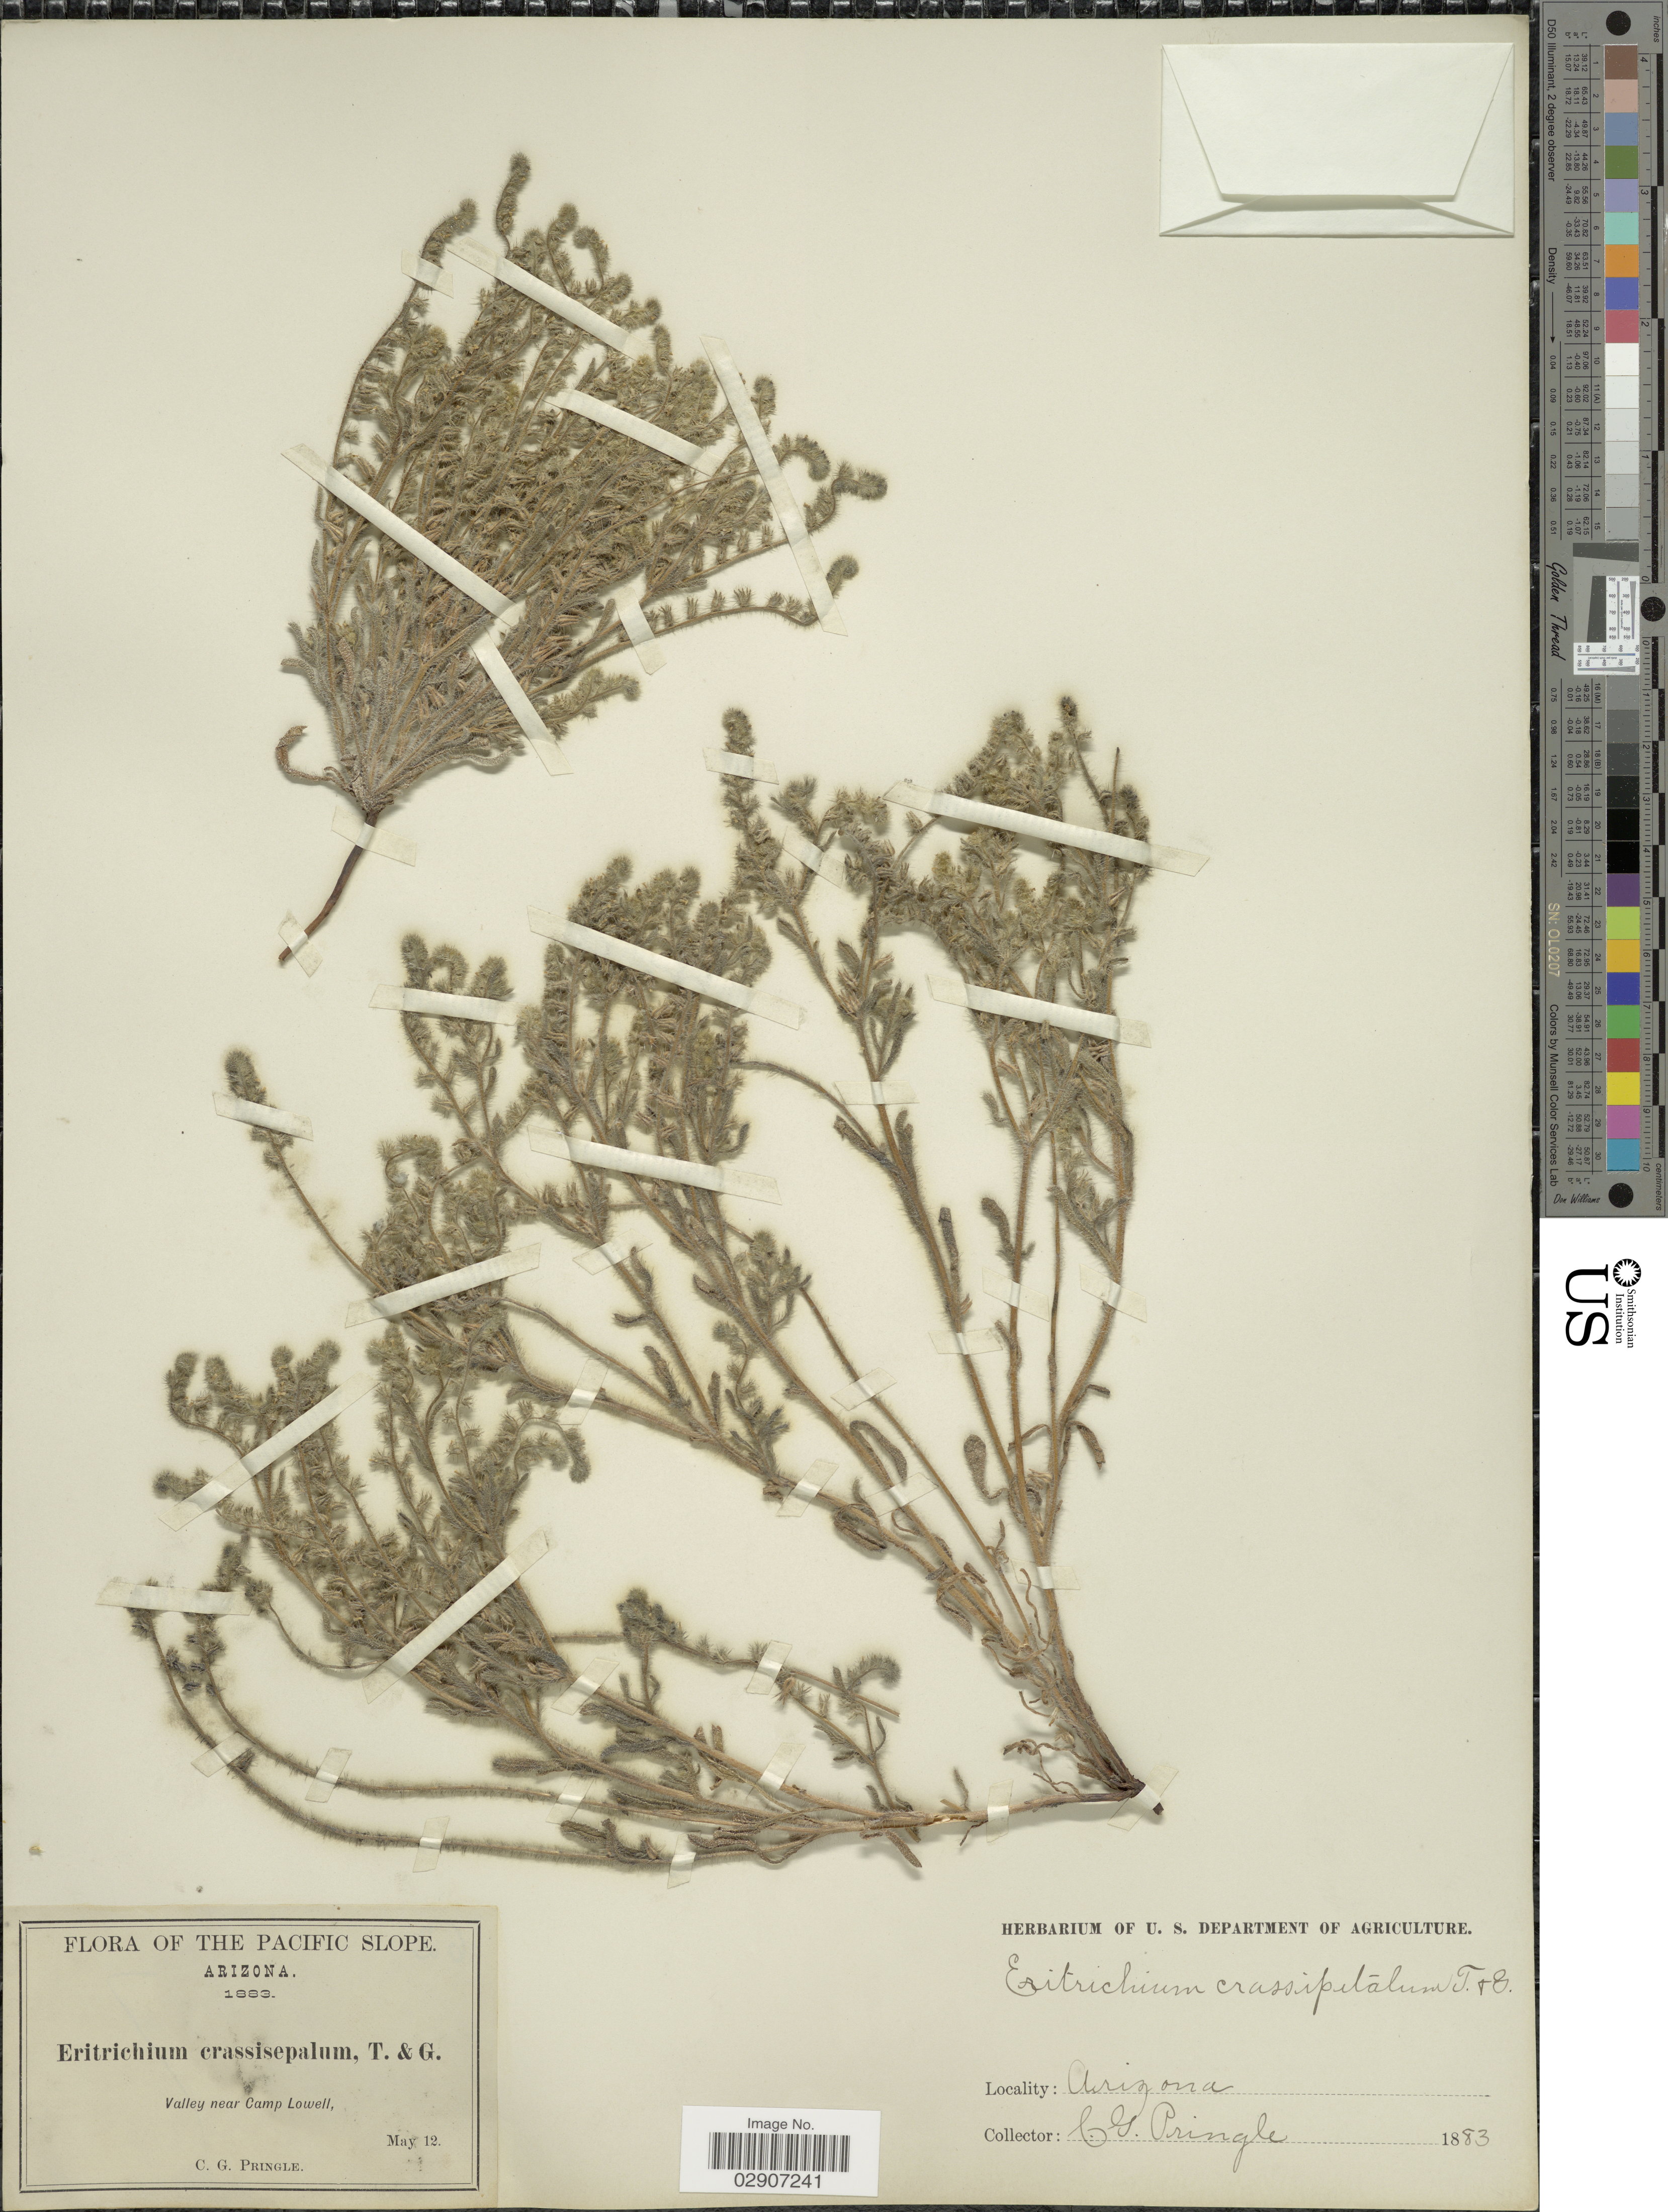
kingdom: Plantae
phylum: Tracheophyta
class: Magnoliopsida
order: Boraginales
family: Boraginaceae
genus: Cryptantha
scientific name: Cryptantha crassisepala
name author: (Torr. & A. Gray) Greene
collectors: C. G. Pringle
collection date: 1883-05-12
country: United States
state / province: Arizona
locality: The Pacific Slope, Valley near Camp Lowell.